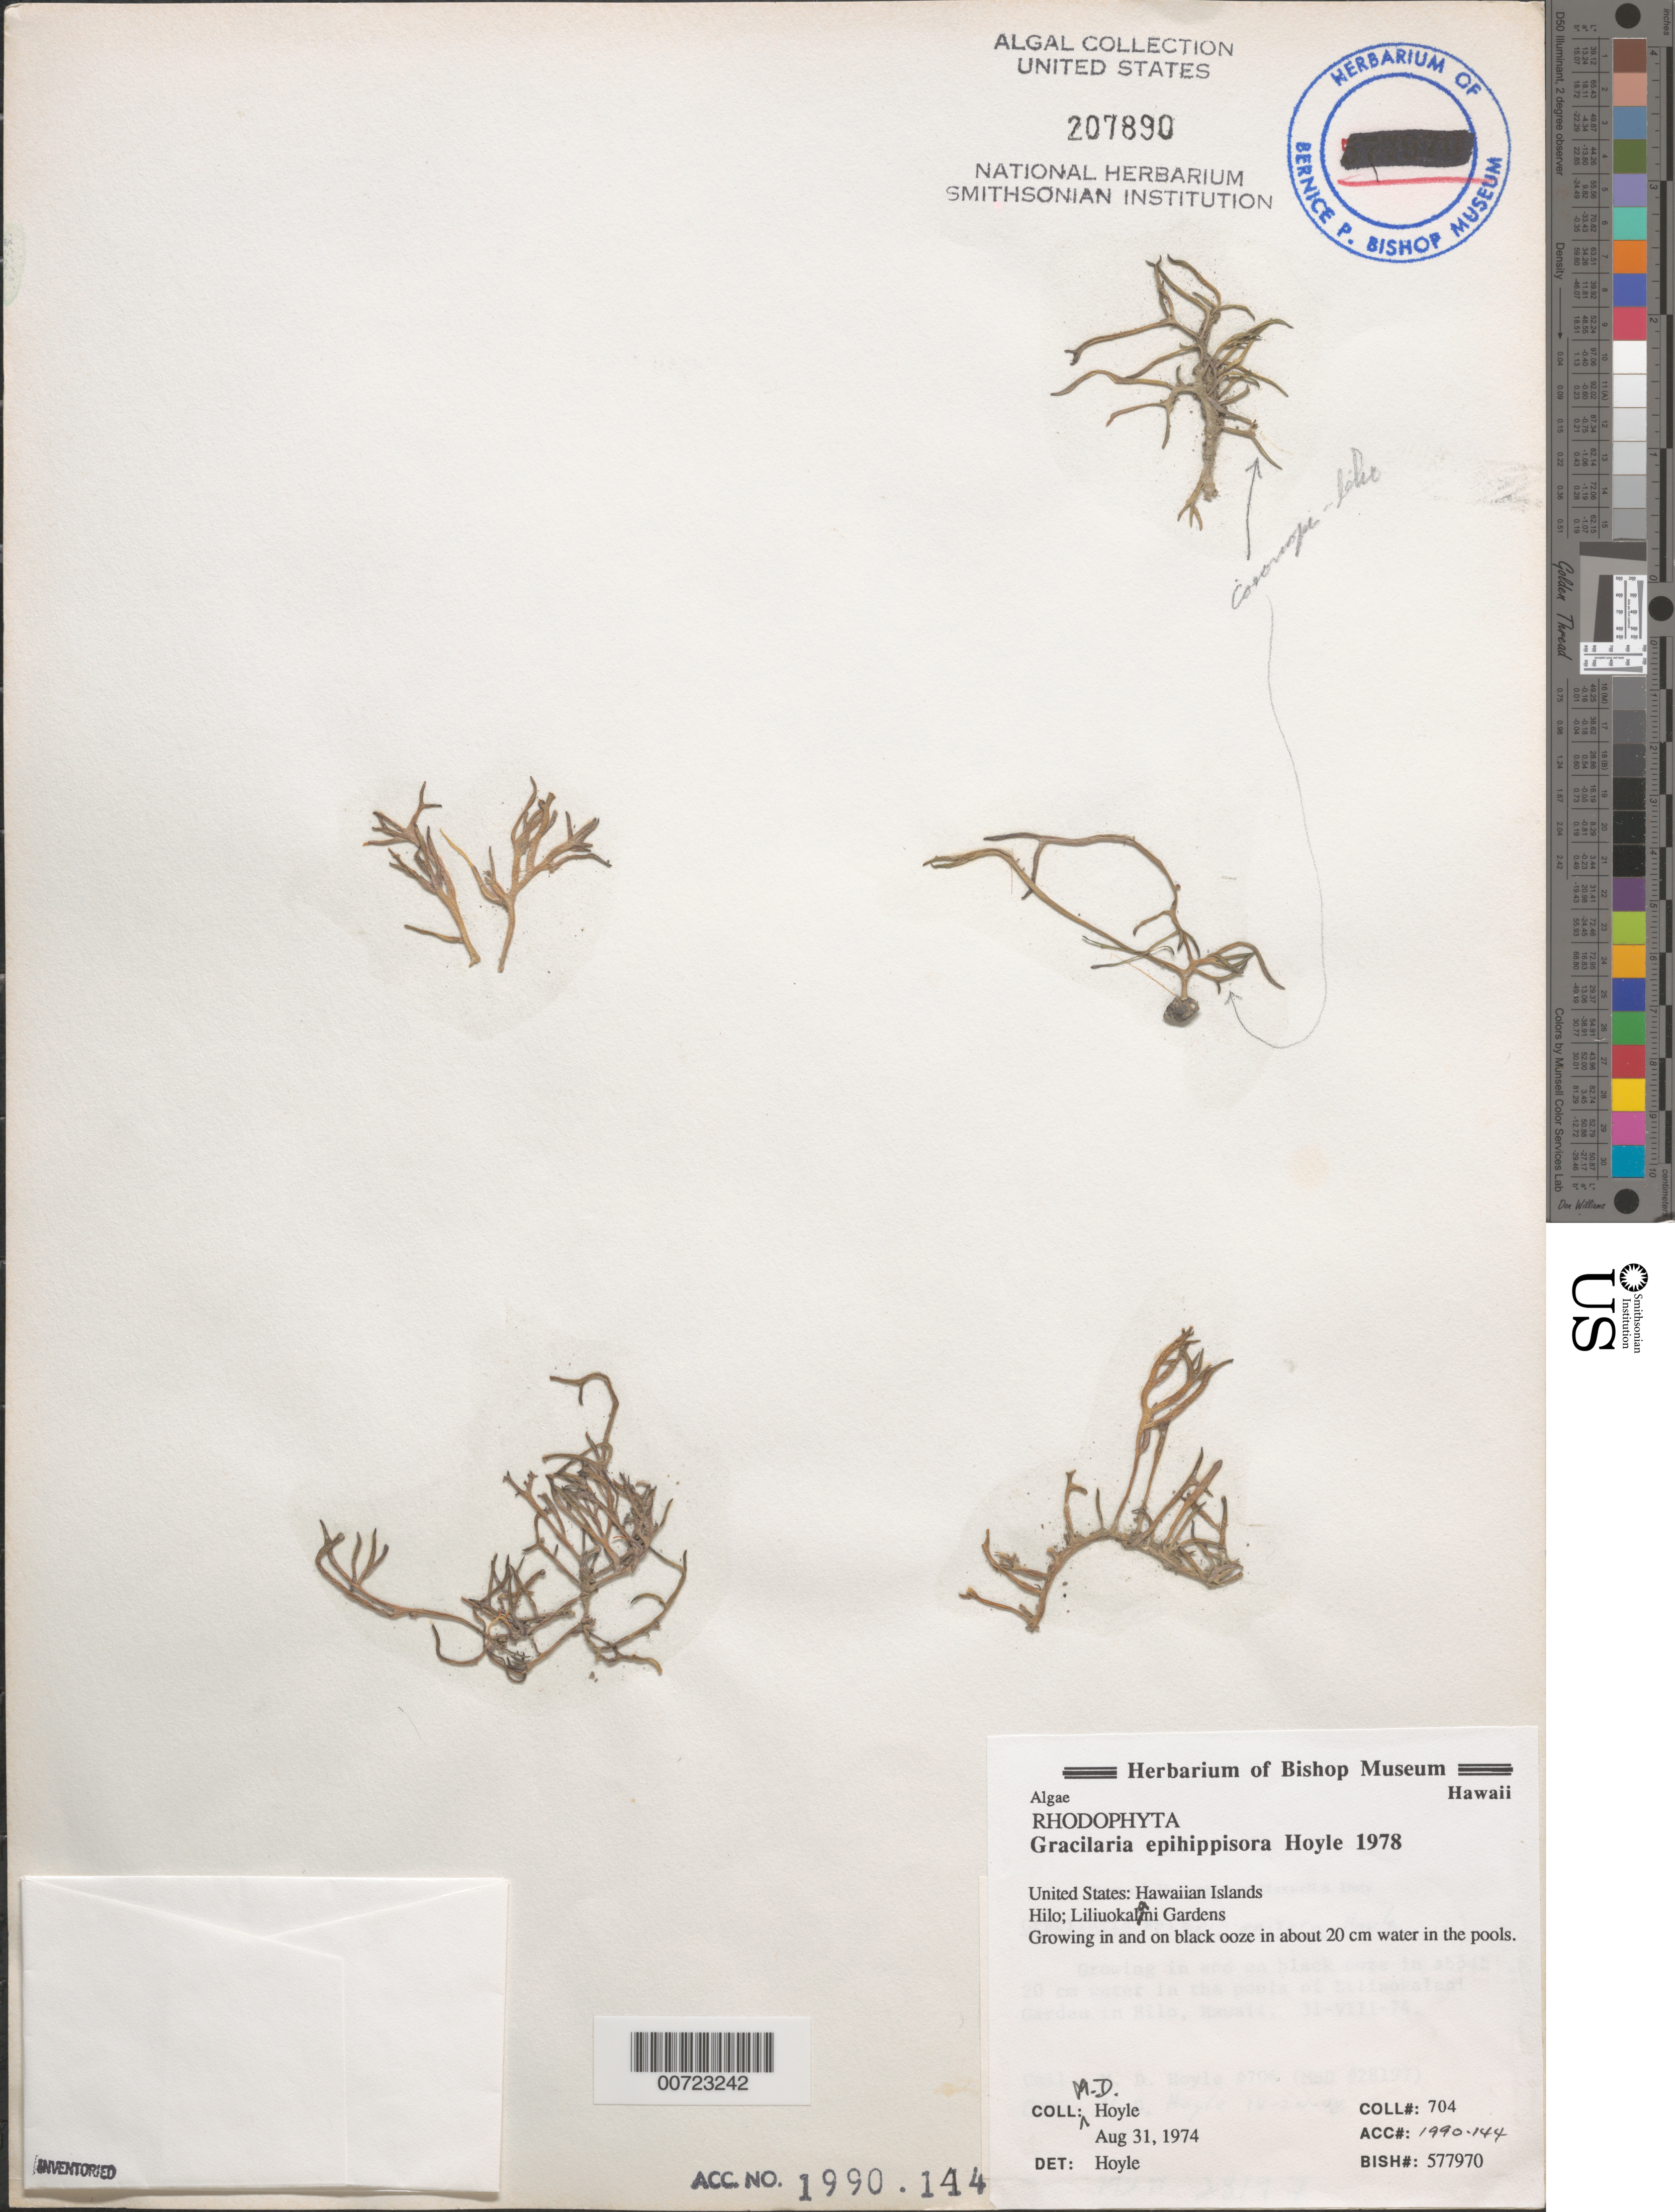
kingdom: Plantae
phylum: Rhodophyta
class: Florideophyceae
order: Gracilariales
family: Gracilariaceae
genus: Gracilaria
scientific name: Gracilaria epihippisora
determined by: Hoyle, Mitchell D.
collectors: M. Hoyle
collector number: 704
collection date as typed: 31 Aug 1974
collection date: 1974-08-31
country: United States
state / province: Hawaii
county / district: Hawaii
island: Hawaii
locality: Hilo, Liliuokalani Gardens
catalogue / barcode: US 207890